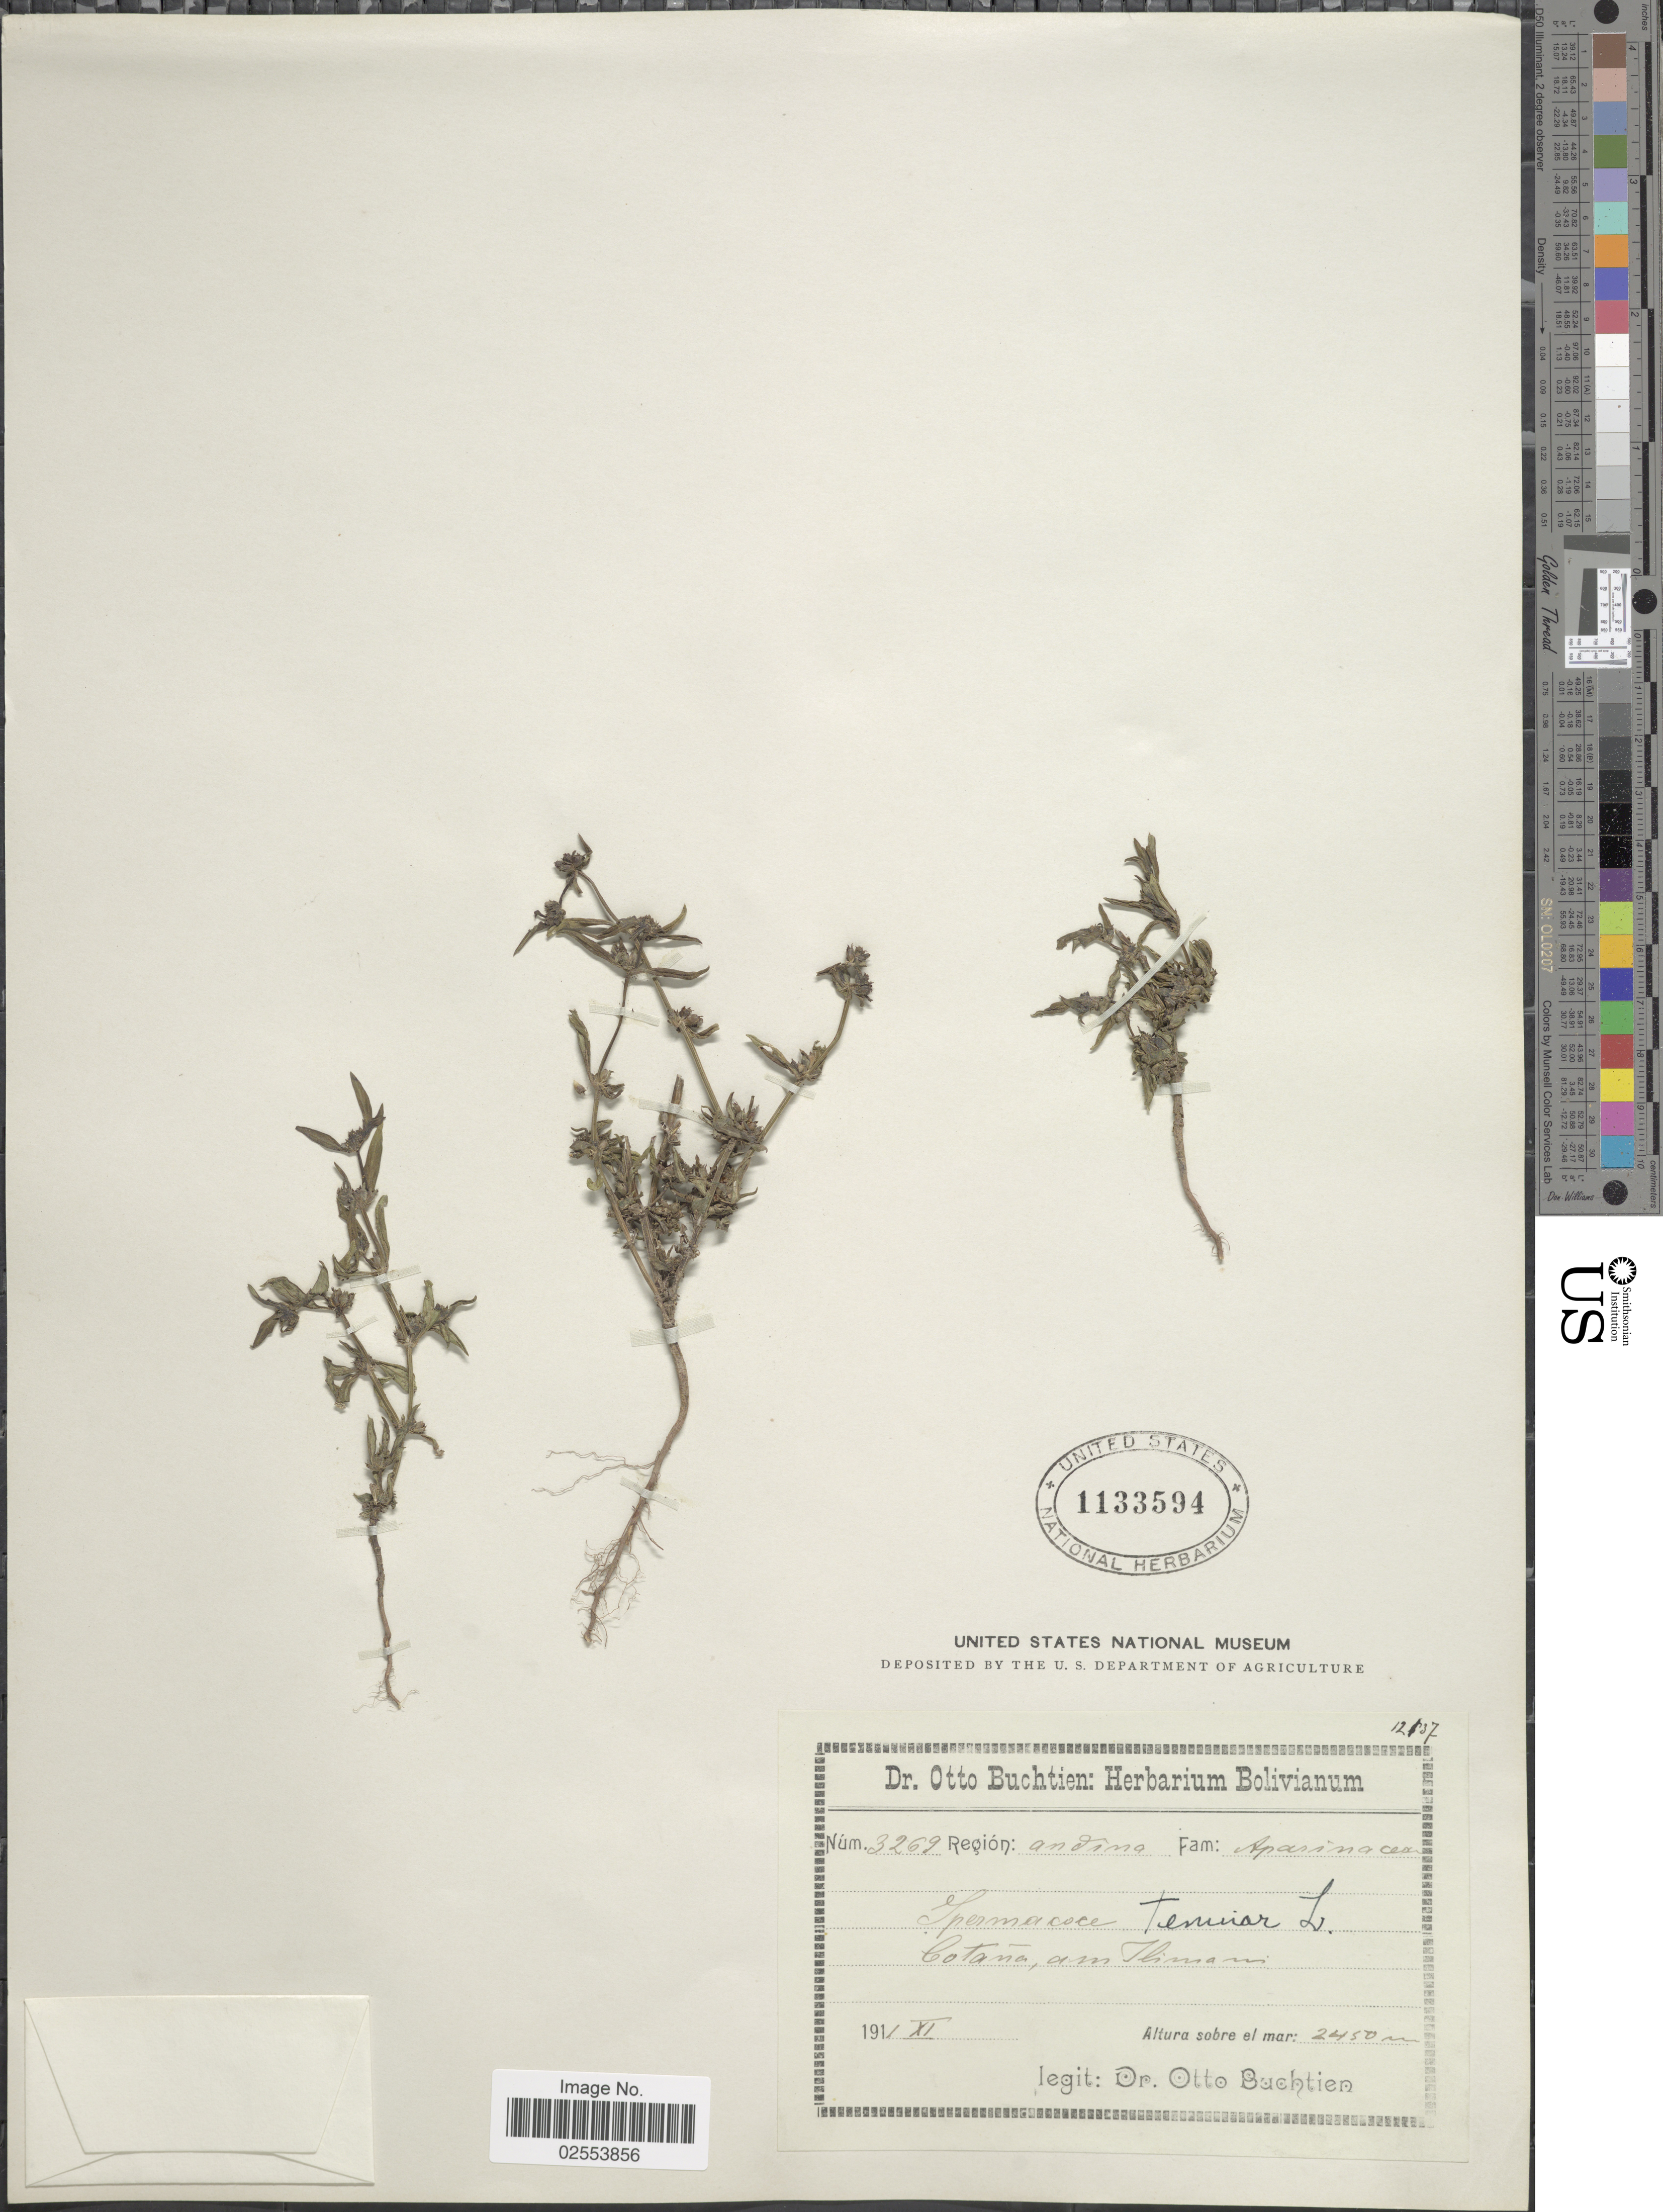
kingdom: Plantae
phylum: Tracheophyta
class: Magnoliopsida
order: Gentianales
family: Rubiaceae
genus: Spermacoce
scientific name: Spermacoce confusa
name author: Rendle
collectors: O. Buchtien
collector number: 3269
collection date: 1911-11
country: Bolivia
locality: Region: andina, Cotaña, am Illimani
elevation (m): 2450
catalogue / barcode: US 1133594